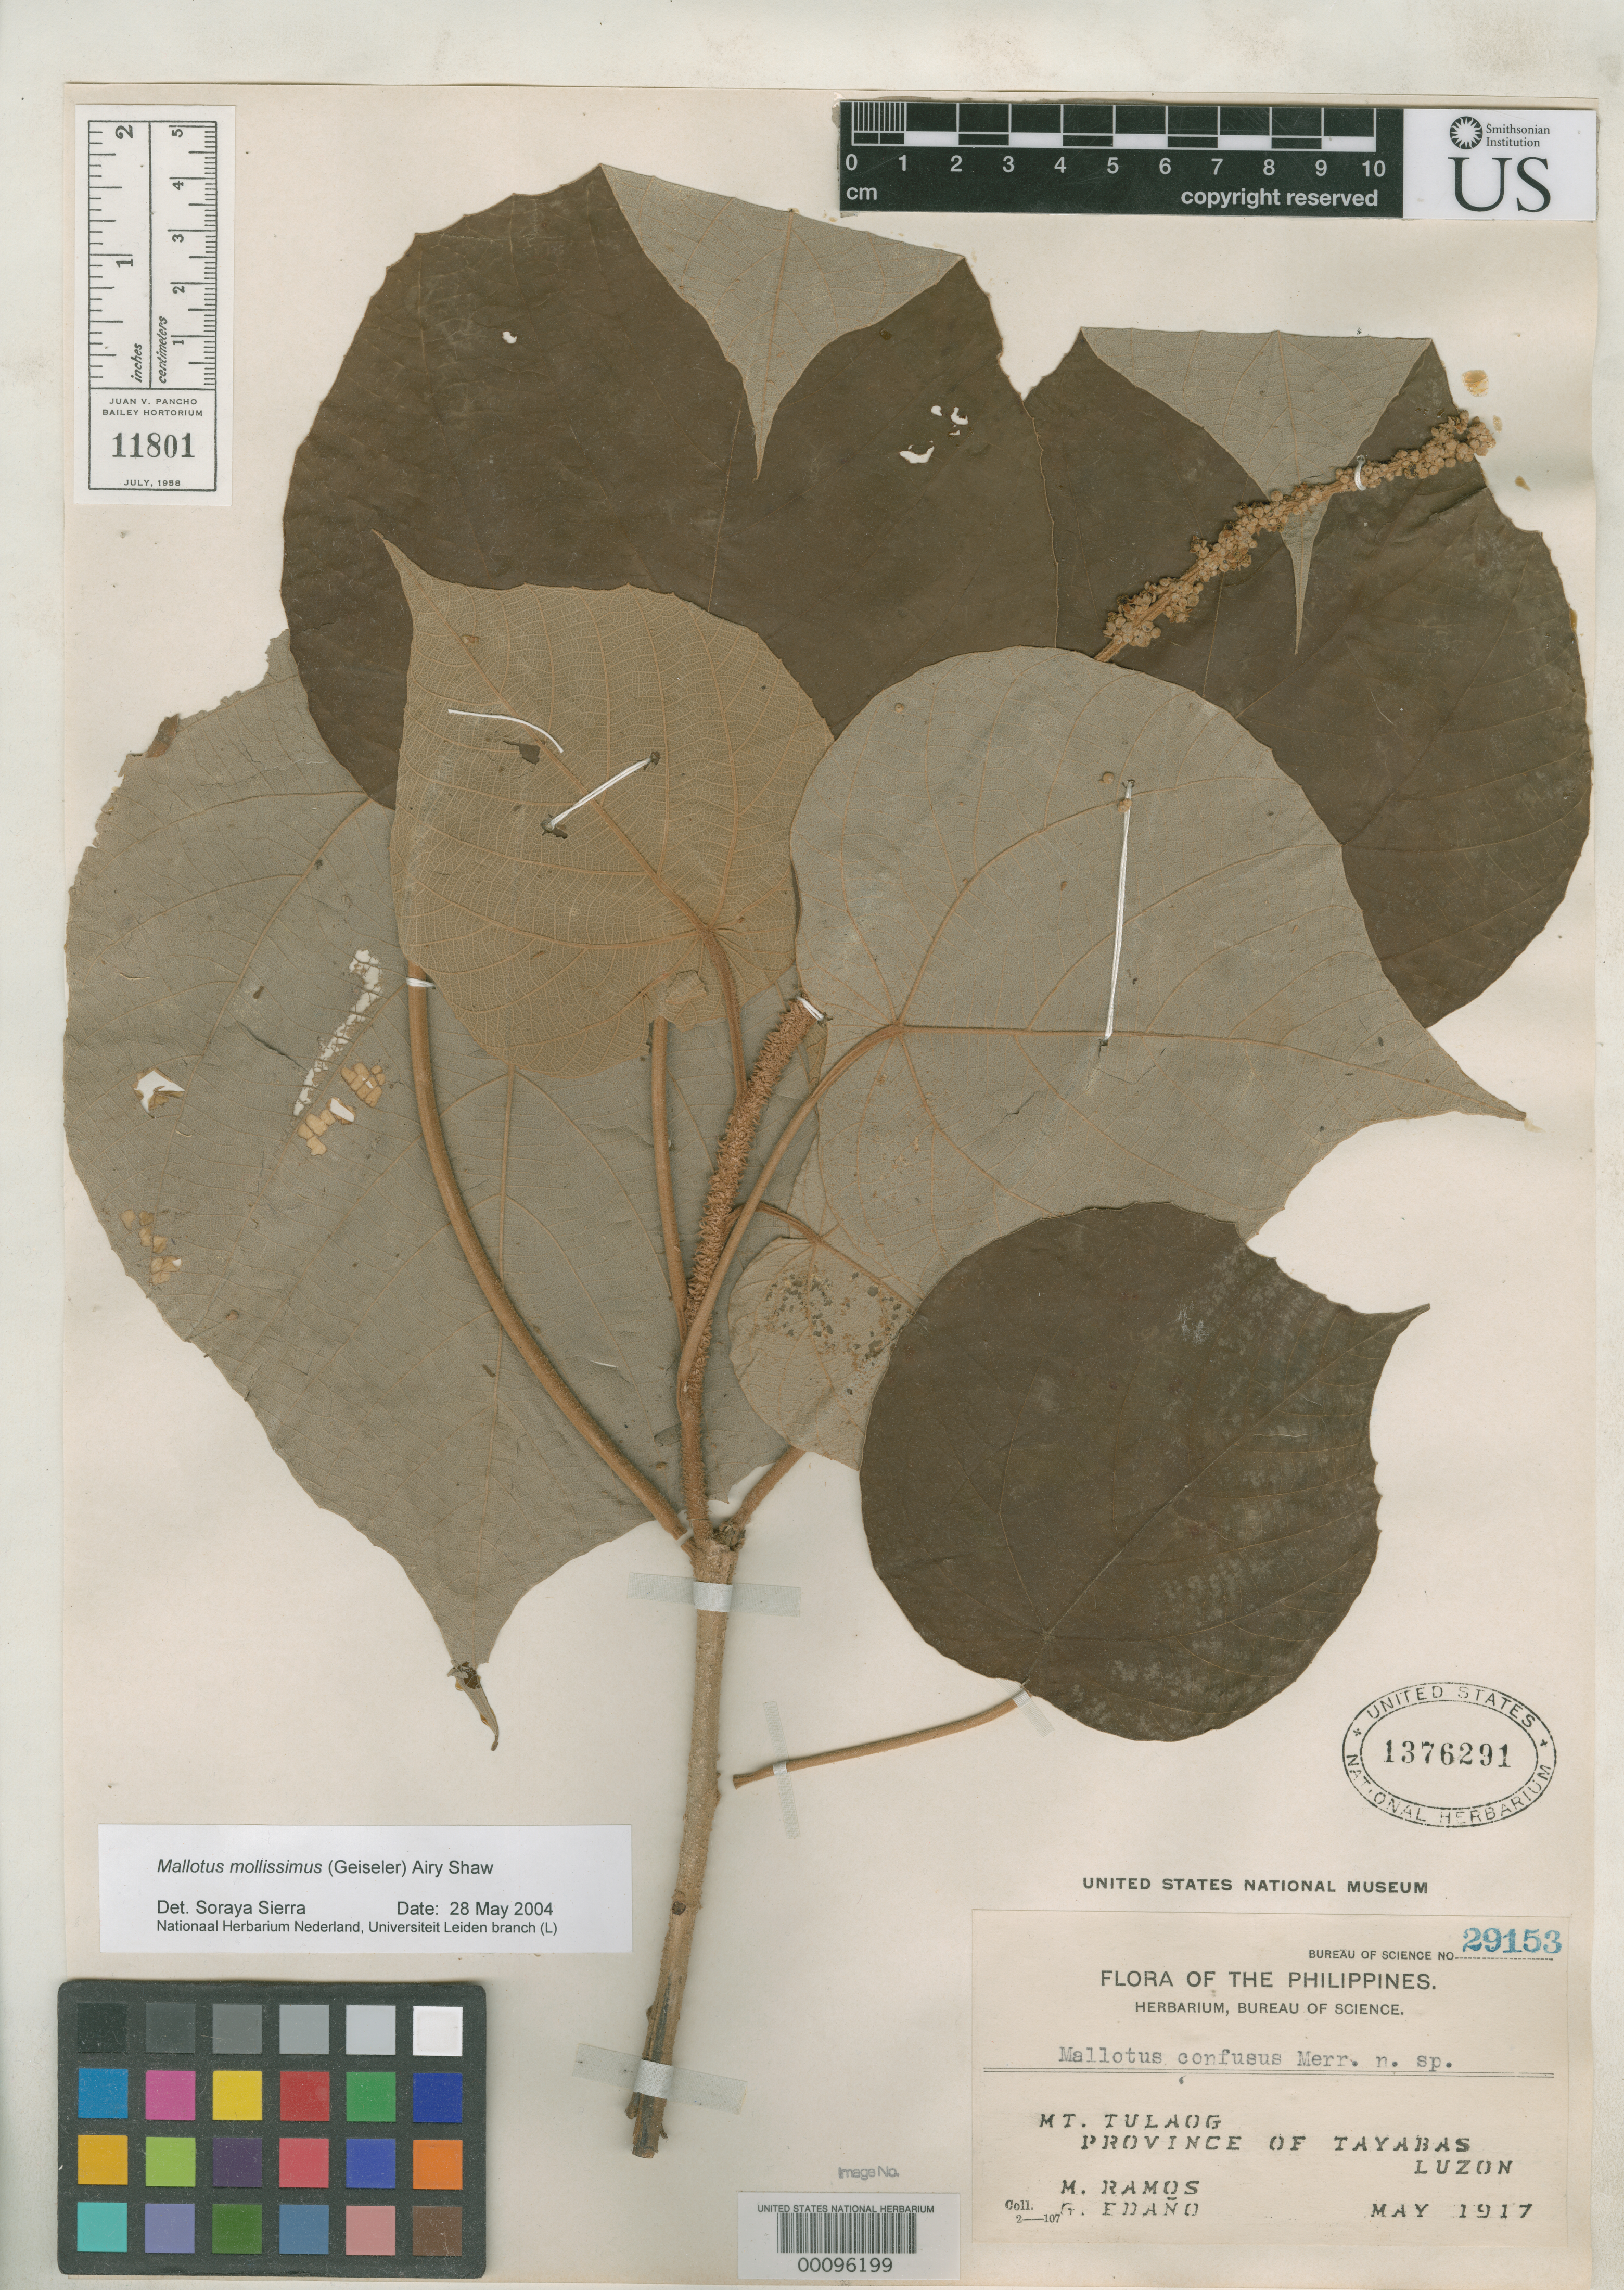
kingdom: Plantae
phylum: Tracheophyta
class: Magnoliopsida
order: Malpighiales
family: Euphorbiaceae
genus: Mallotus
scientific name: Mallotus confusus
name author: Merr.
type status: Isotype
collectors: M. Ramos & G. Edaño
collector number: Bur. Sci. 29153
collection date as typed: May 1917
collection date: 1917-05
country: Philippines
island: Luzon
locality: Mt. Tulaog, province of Tayabas.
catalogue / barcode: US 1376291